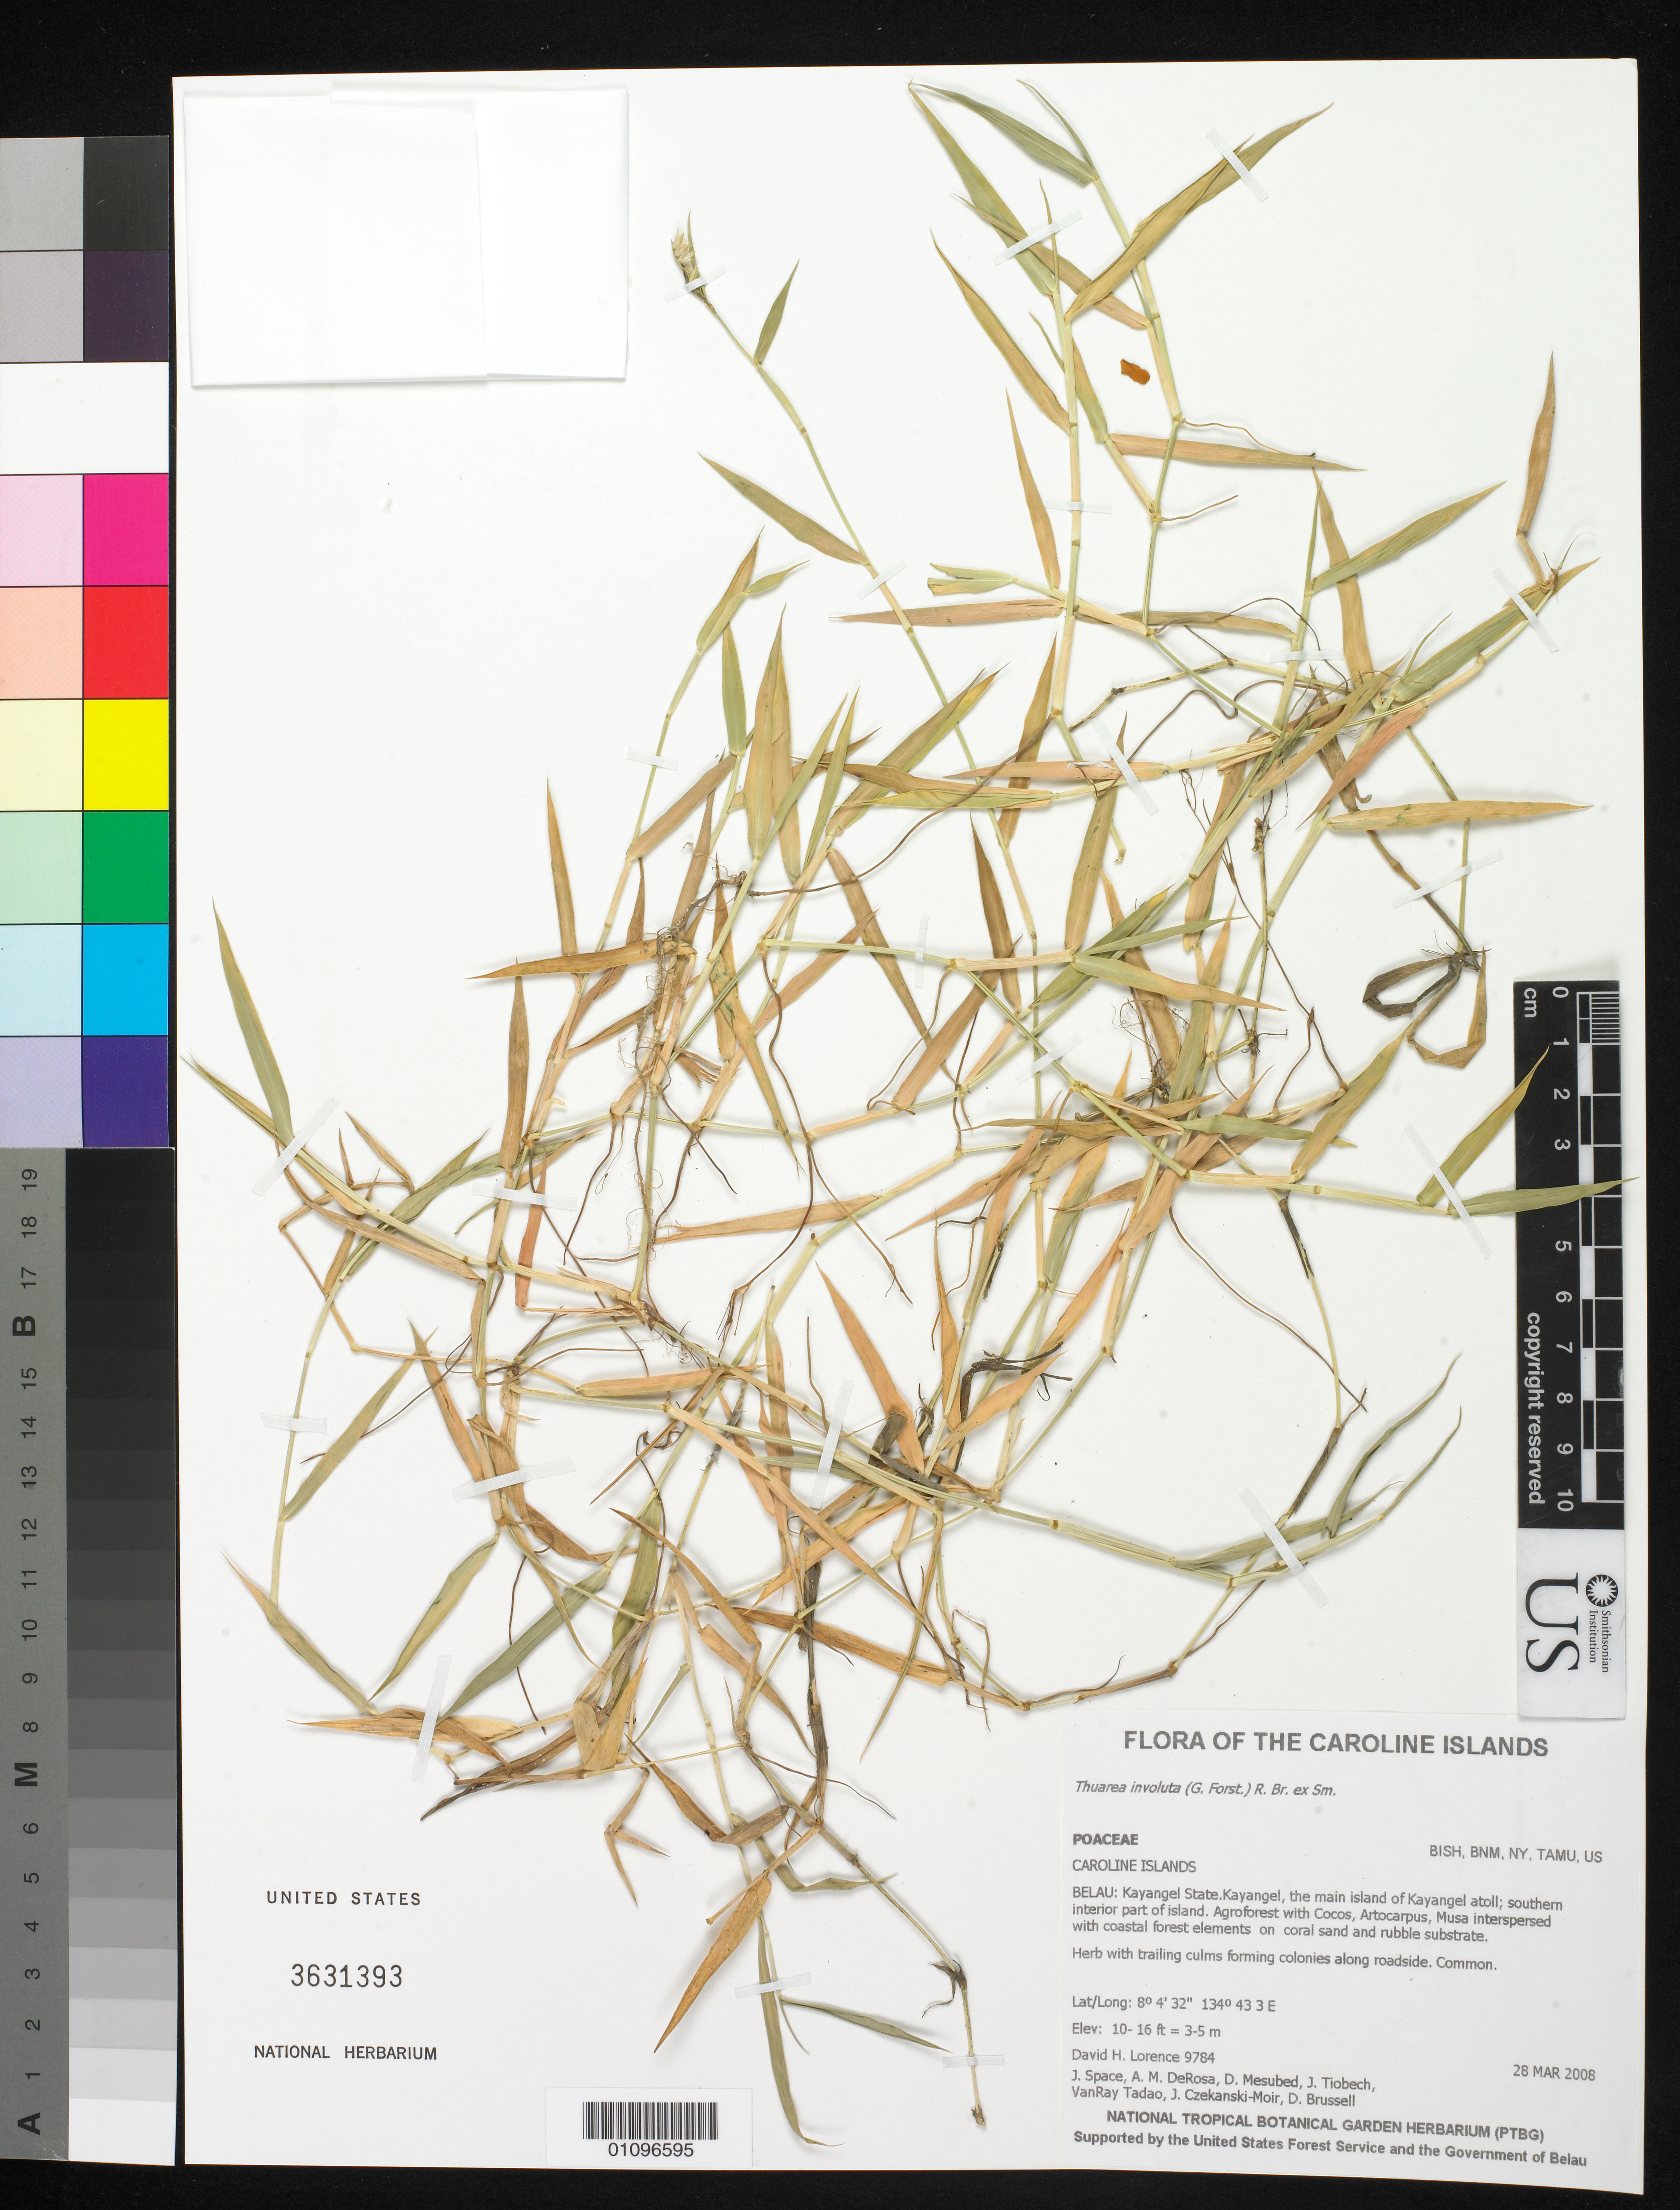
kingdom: Plantae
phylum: Tracheophyta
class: Liliopsida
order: Poales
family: Poaceae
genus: Thuarea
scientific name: Thuarea involuta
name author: (G. Forst.) R. Br. ex Sm.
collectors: D. Lorence et al.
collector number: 9784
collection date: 2008-03-28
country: Palau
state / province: Kayangel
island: Ngcheangel [Kayangel] Atoll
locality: Kayangel Islet. The main island of Kayangel atoll.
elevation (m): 3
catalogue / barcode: US 3631393